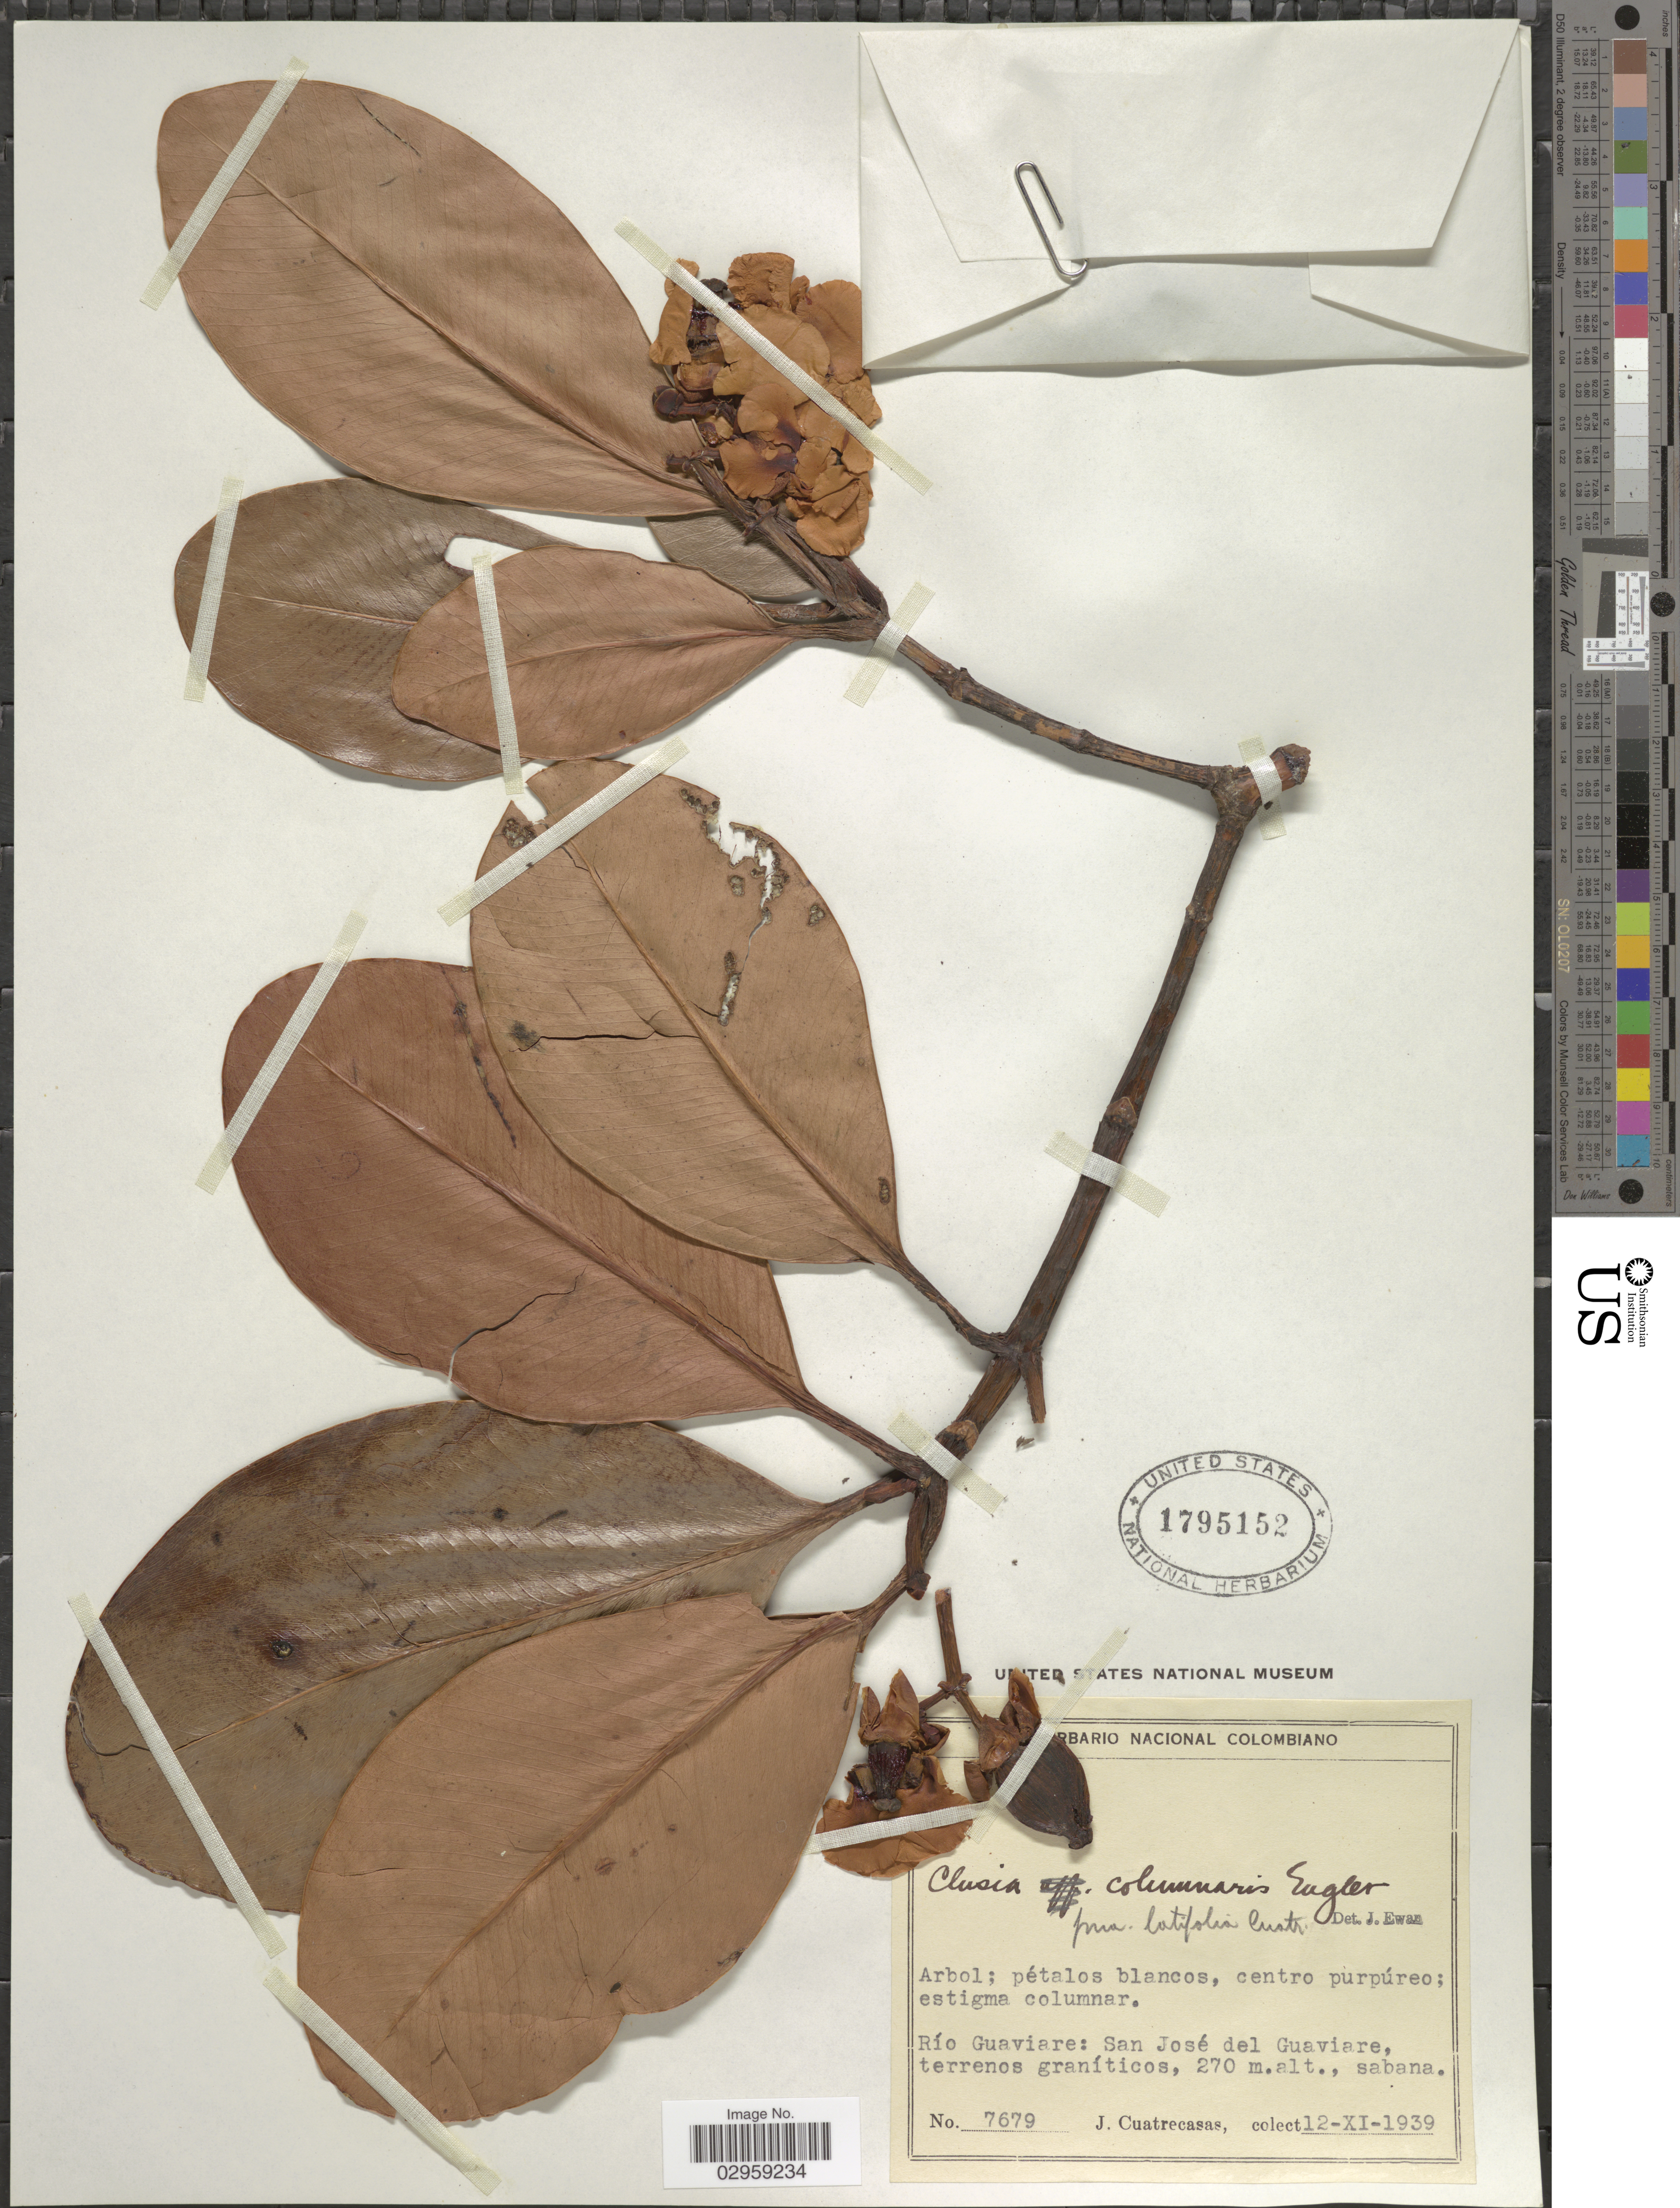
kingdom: Plantae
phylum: Tracheophyta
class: Magnoliopsida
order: Malpighiales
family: Clusiaceae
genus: Clusia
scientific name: Clusia columnaris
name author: Engl.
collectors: J. Cuatrecasas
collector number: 7679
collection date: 1939-11-12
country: Colombia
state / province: Guaviare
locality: Río Guaviare: San José del Guaviare, terrenos graníticos.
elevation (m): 270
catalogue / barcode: US 1795152